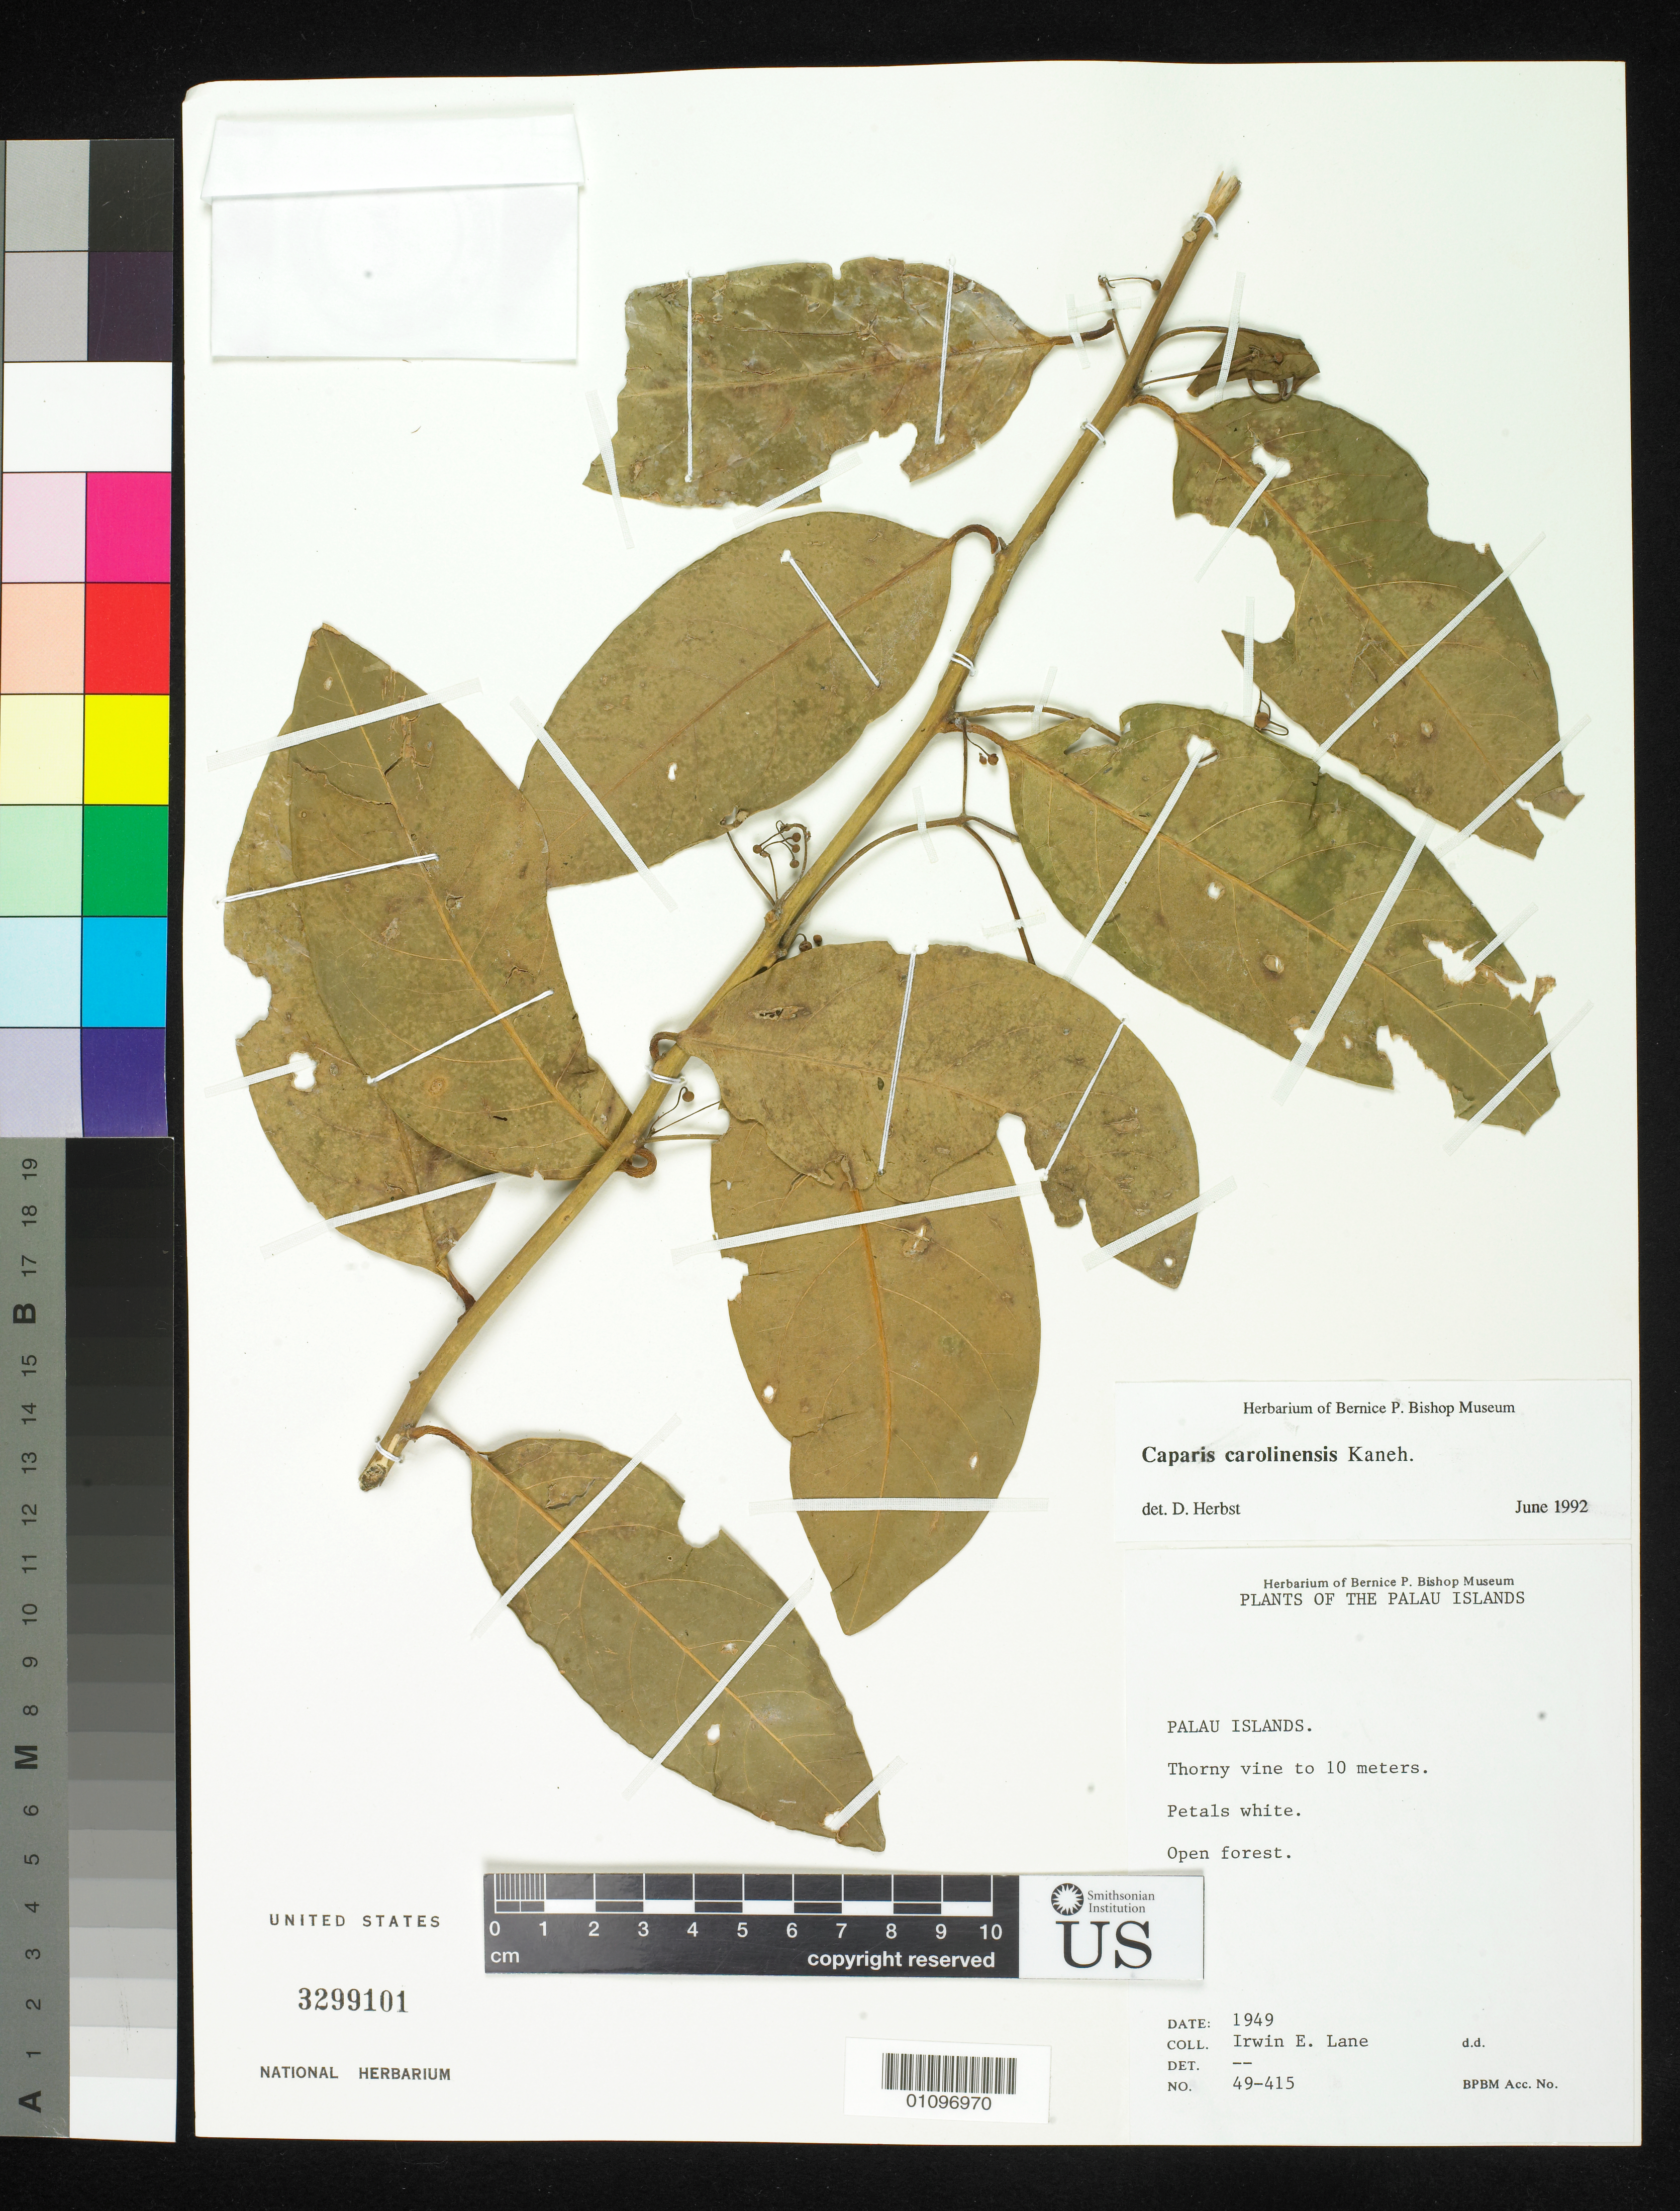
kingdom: Plantae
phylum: Tracheophyta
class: Magnoliopsida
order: Brassicales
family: Capparaceae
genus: Capparis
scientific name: Capparis carolinensis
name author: Kaneh.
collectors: I. Lane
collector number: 49-415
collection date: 1949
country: Palau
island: Belau [Palau] Is.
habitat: Open forest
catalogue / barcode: US 3299101